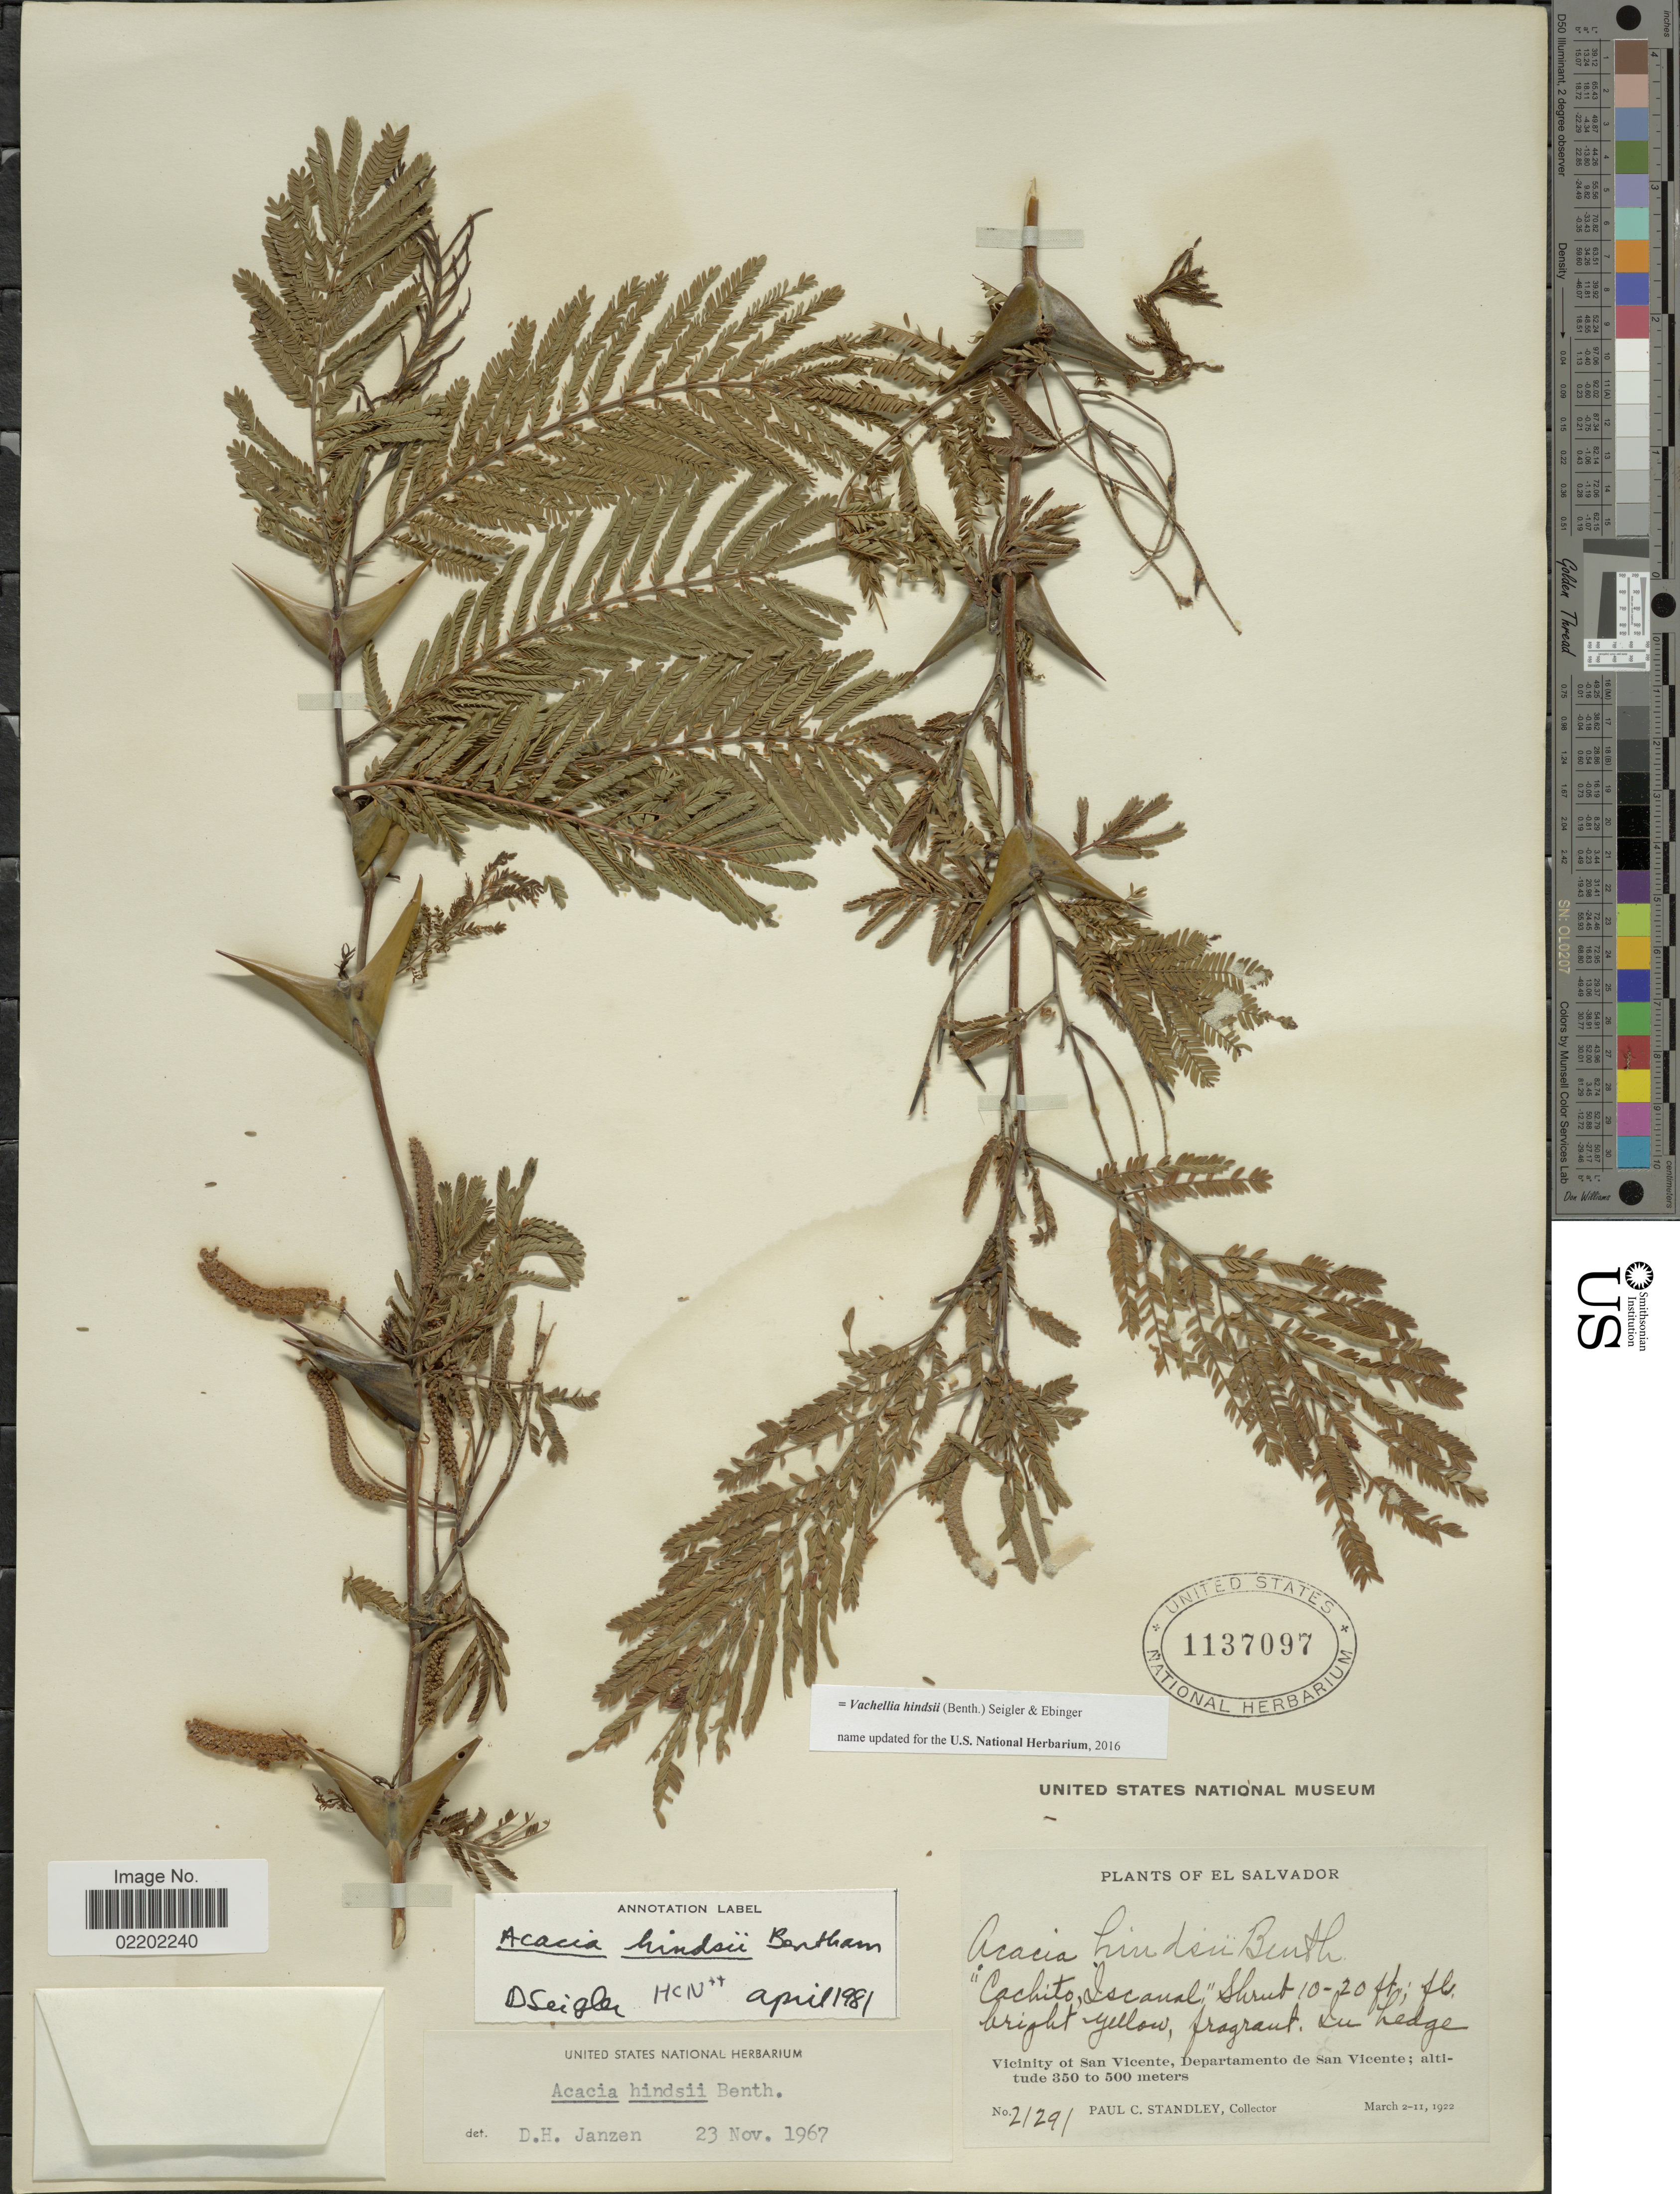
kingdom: Plantae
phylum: Tracheophyta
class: Magnoliopsida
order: Fabales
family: Fabaceae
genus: Vachellia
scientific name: Vachellia hindsii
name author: (Benth.) Seigler & Ebinger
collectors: P. C. Standley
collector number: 21291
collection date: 1922-03-02/1922-03-11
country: El Salvador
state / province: San Vincente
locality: Vicinity of San Vicente.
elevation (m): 350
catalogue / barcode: US 1137097